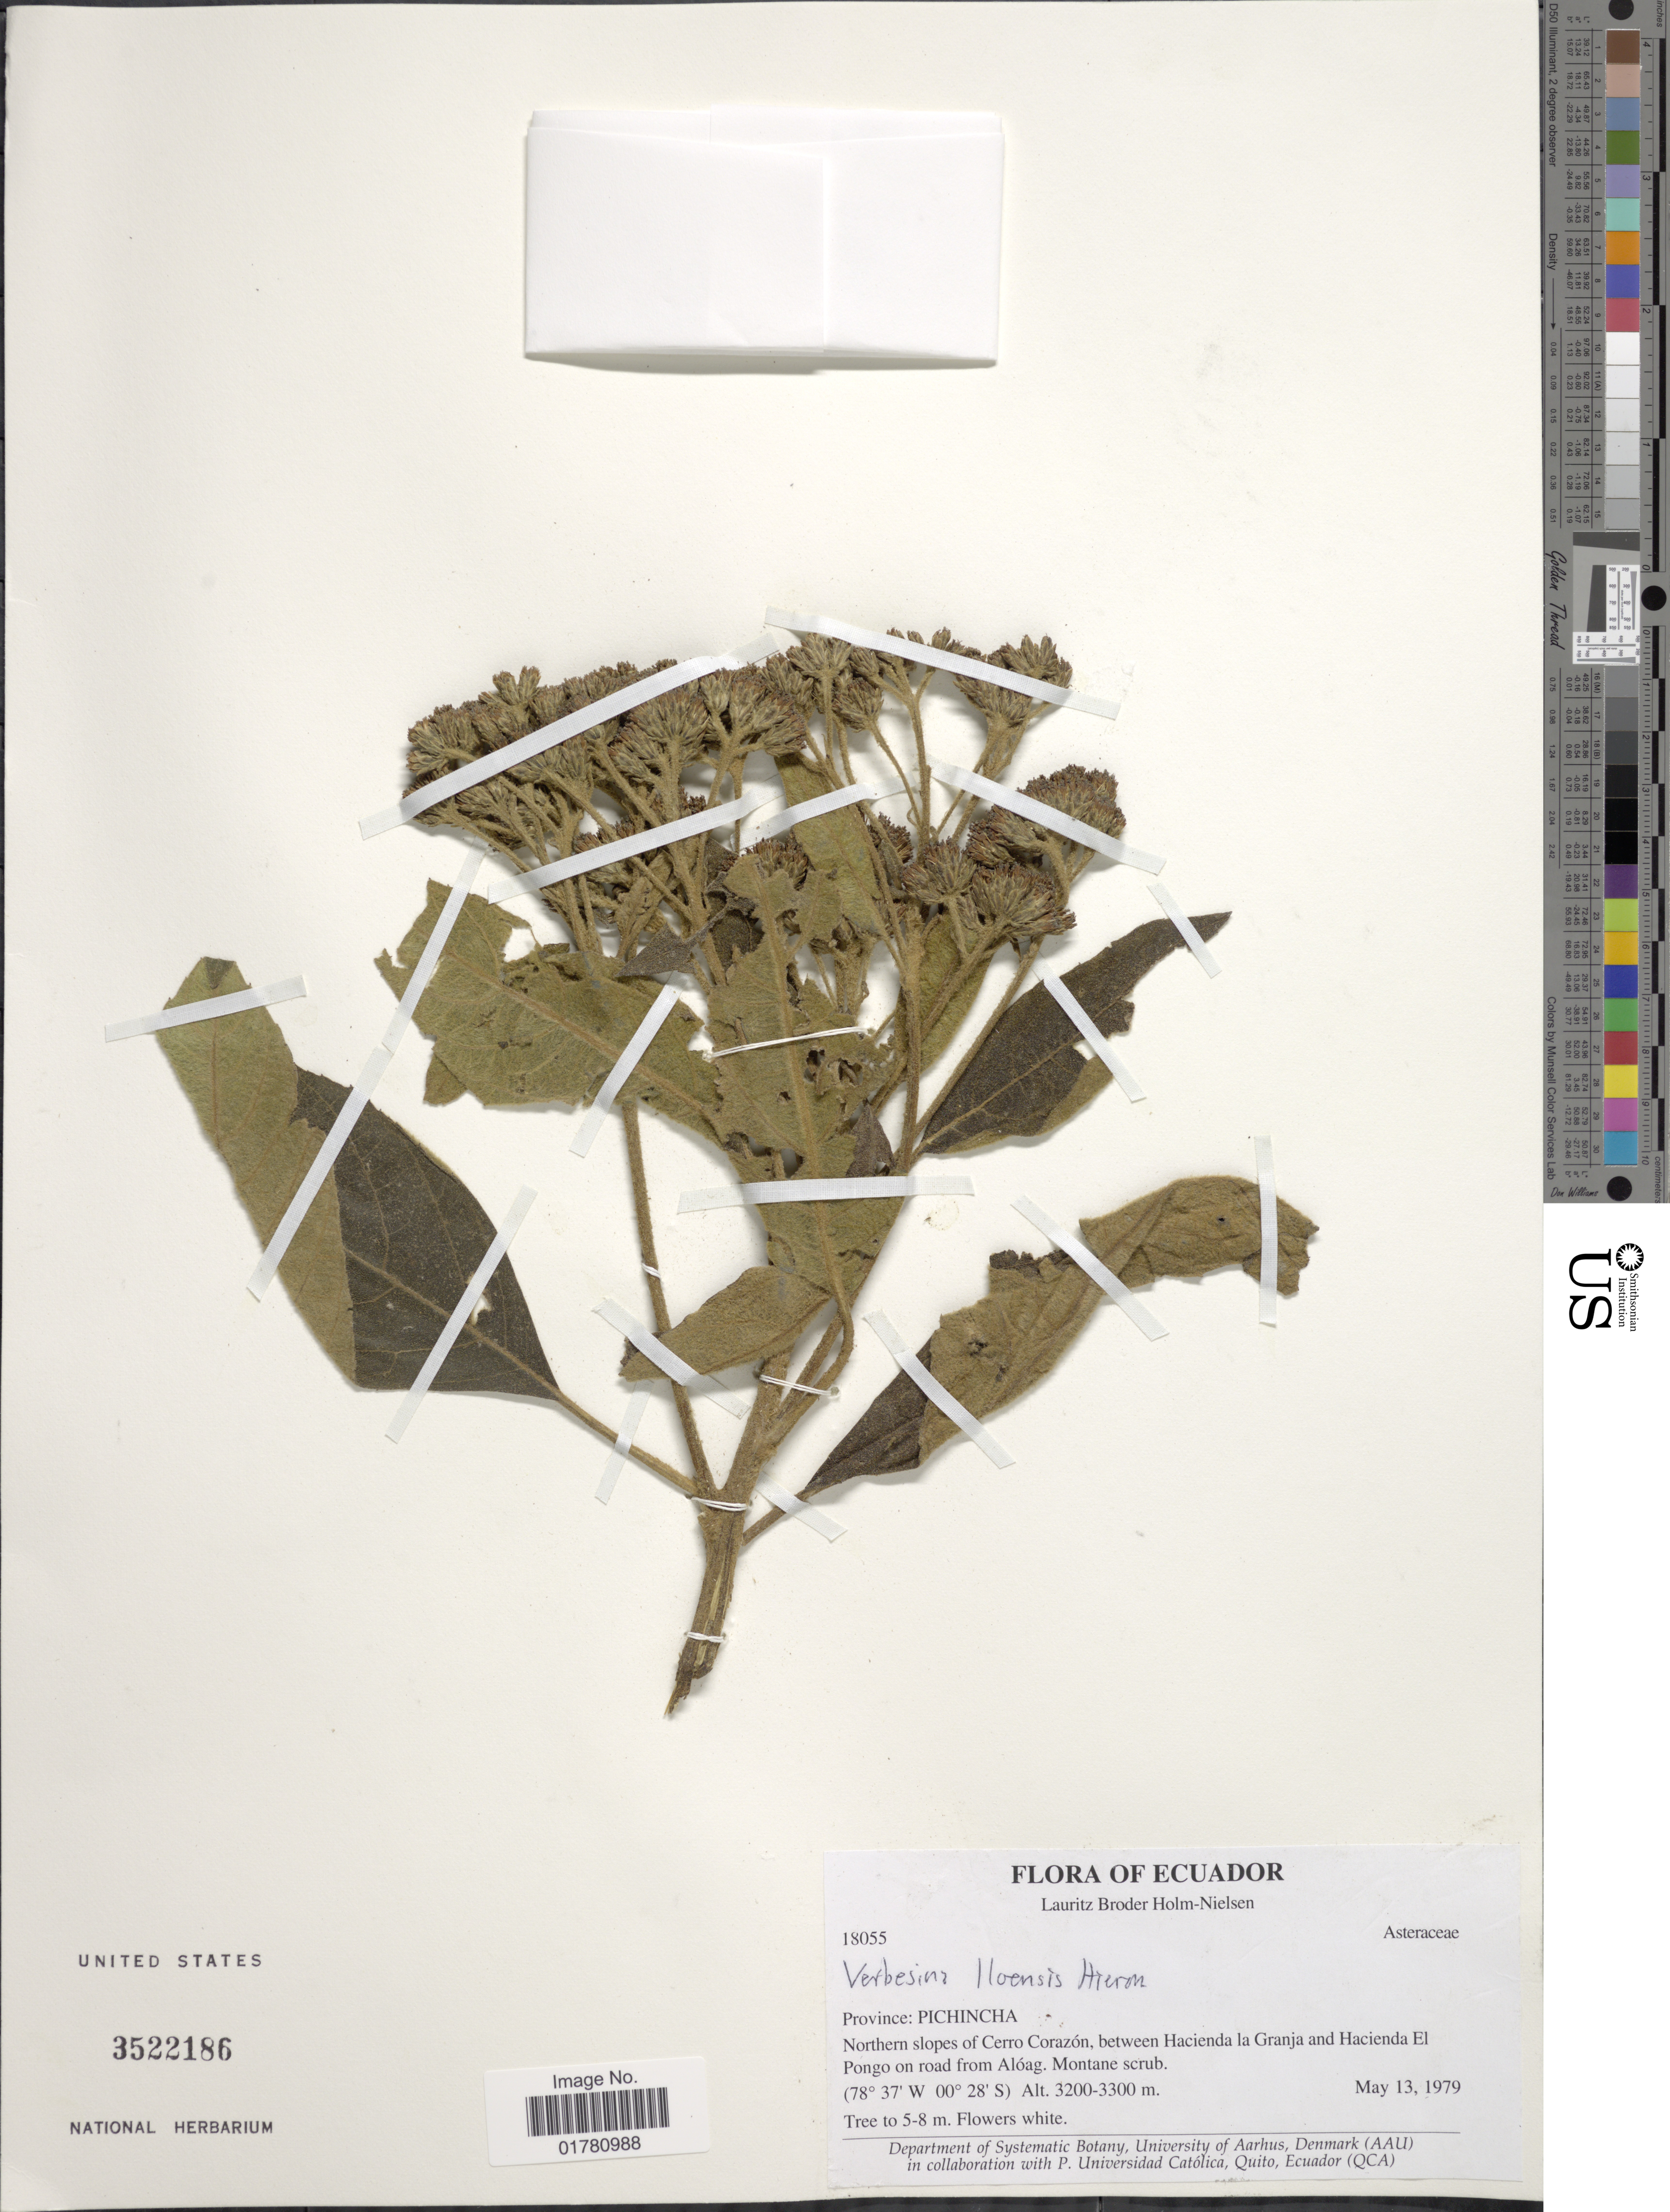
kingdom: Plantae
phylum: Tracheophyta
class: Magnoliopsida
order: Asterales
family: Asteraceae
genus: Verbesina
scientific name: Verbesina lloensis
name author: Hieron.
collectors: L. B. Holm-Nielsen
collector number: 18055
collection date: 1979-05-30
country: Ecuador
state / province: Pichincha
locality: Northern slopes of Cerro Corazón, between Hacienda la Granja and Hacienda El Pongo on road from Alóag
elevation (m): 3200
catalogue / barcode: US 3522186